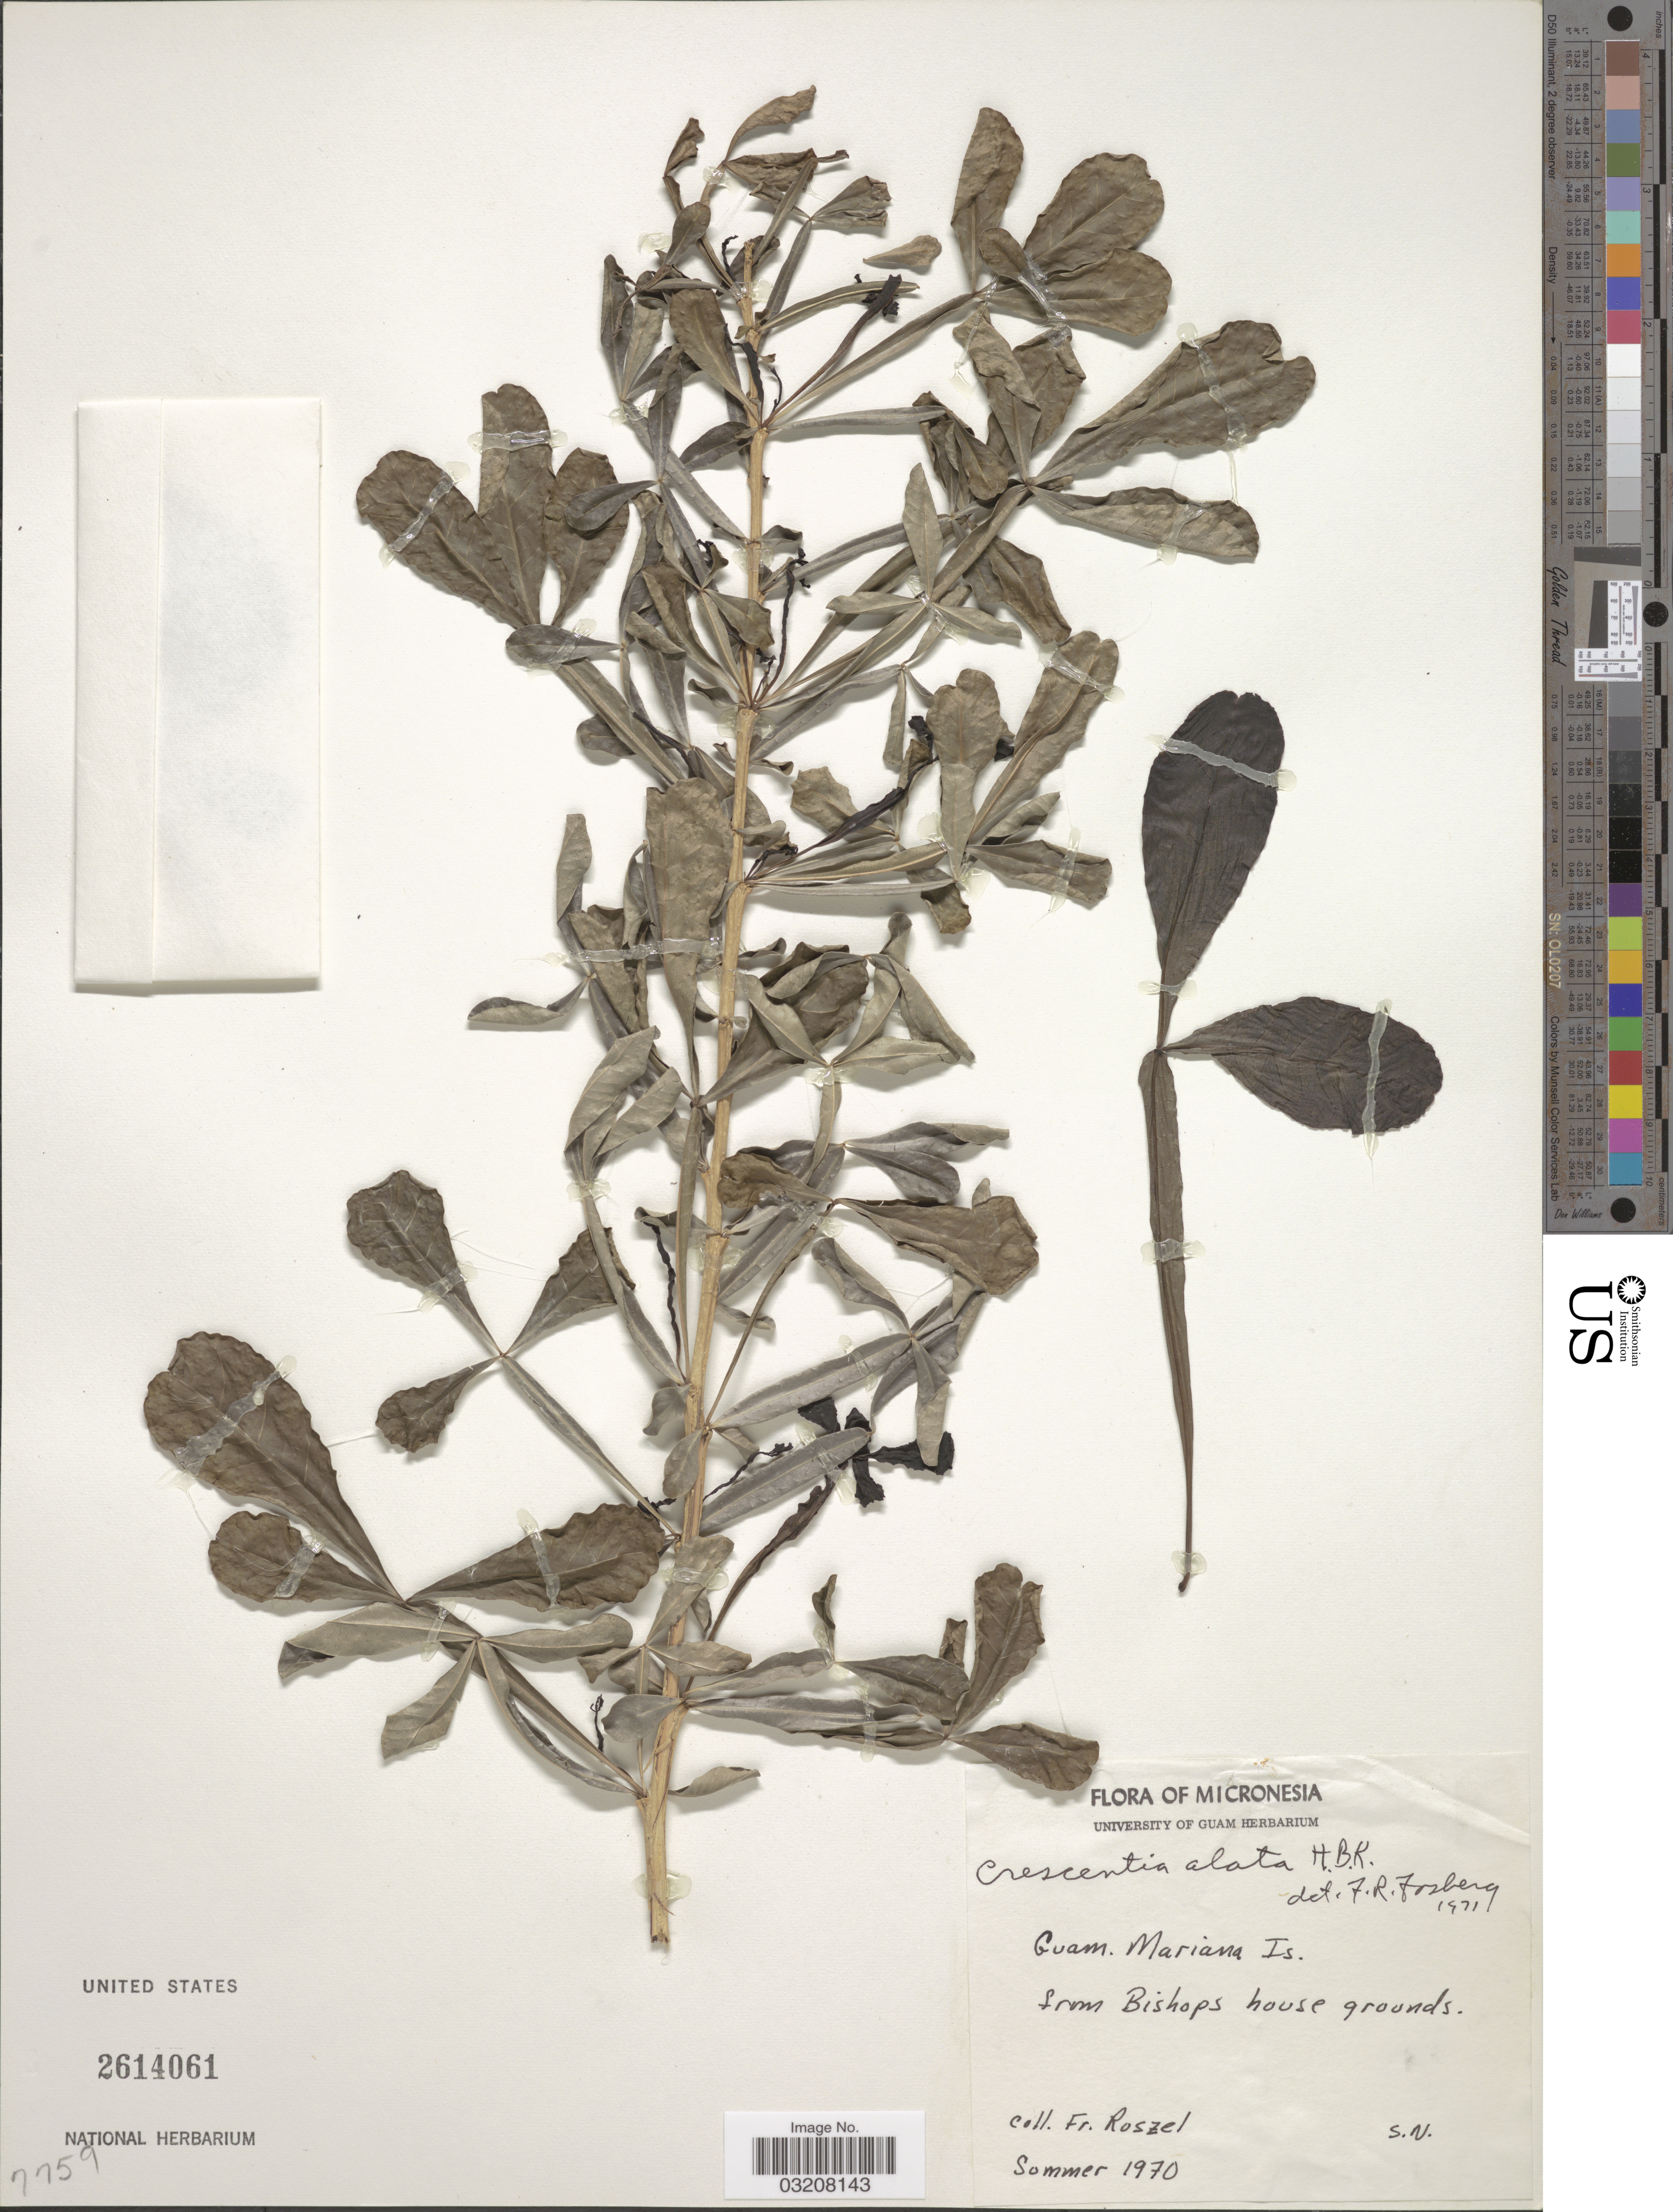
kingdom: Plantae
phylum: Tracheophyta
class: Magnoliopsida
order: Lamiales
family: Bignoniaceae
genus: Crescentia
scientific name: Crescentia alata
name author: Kunth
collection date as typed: Sommer 1970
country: Guam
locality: Micronesia. Mariana Is.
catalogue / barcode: US 2614061